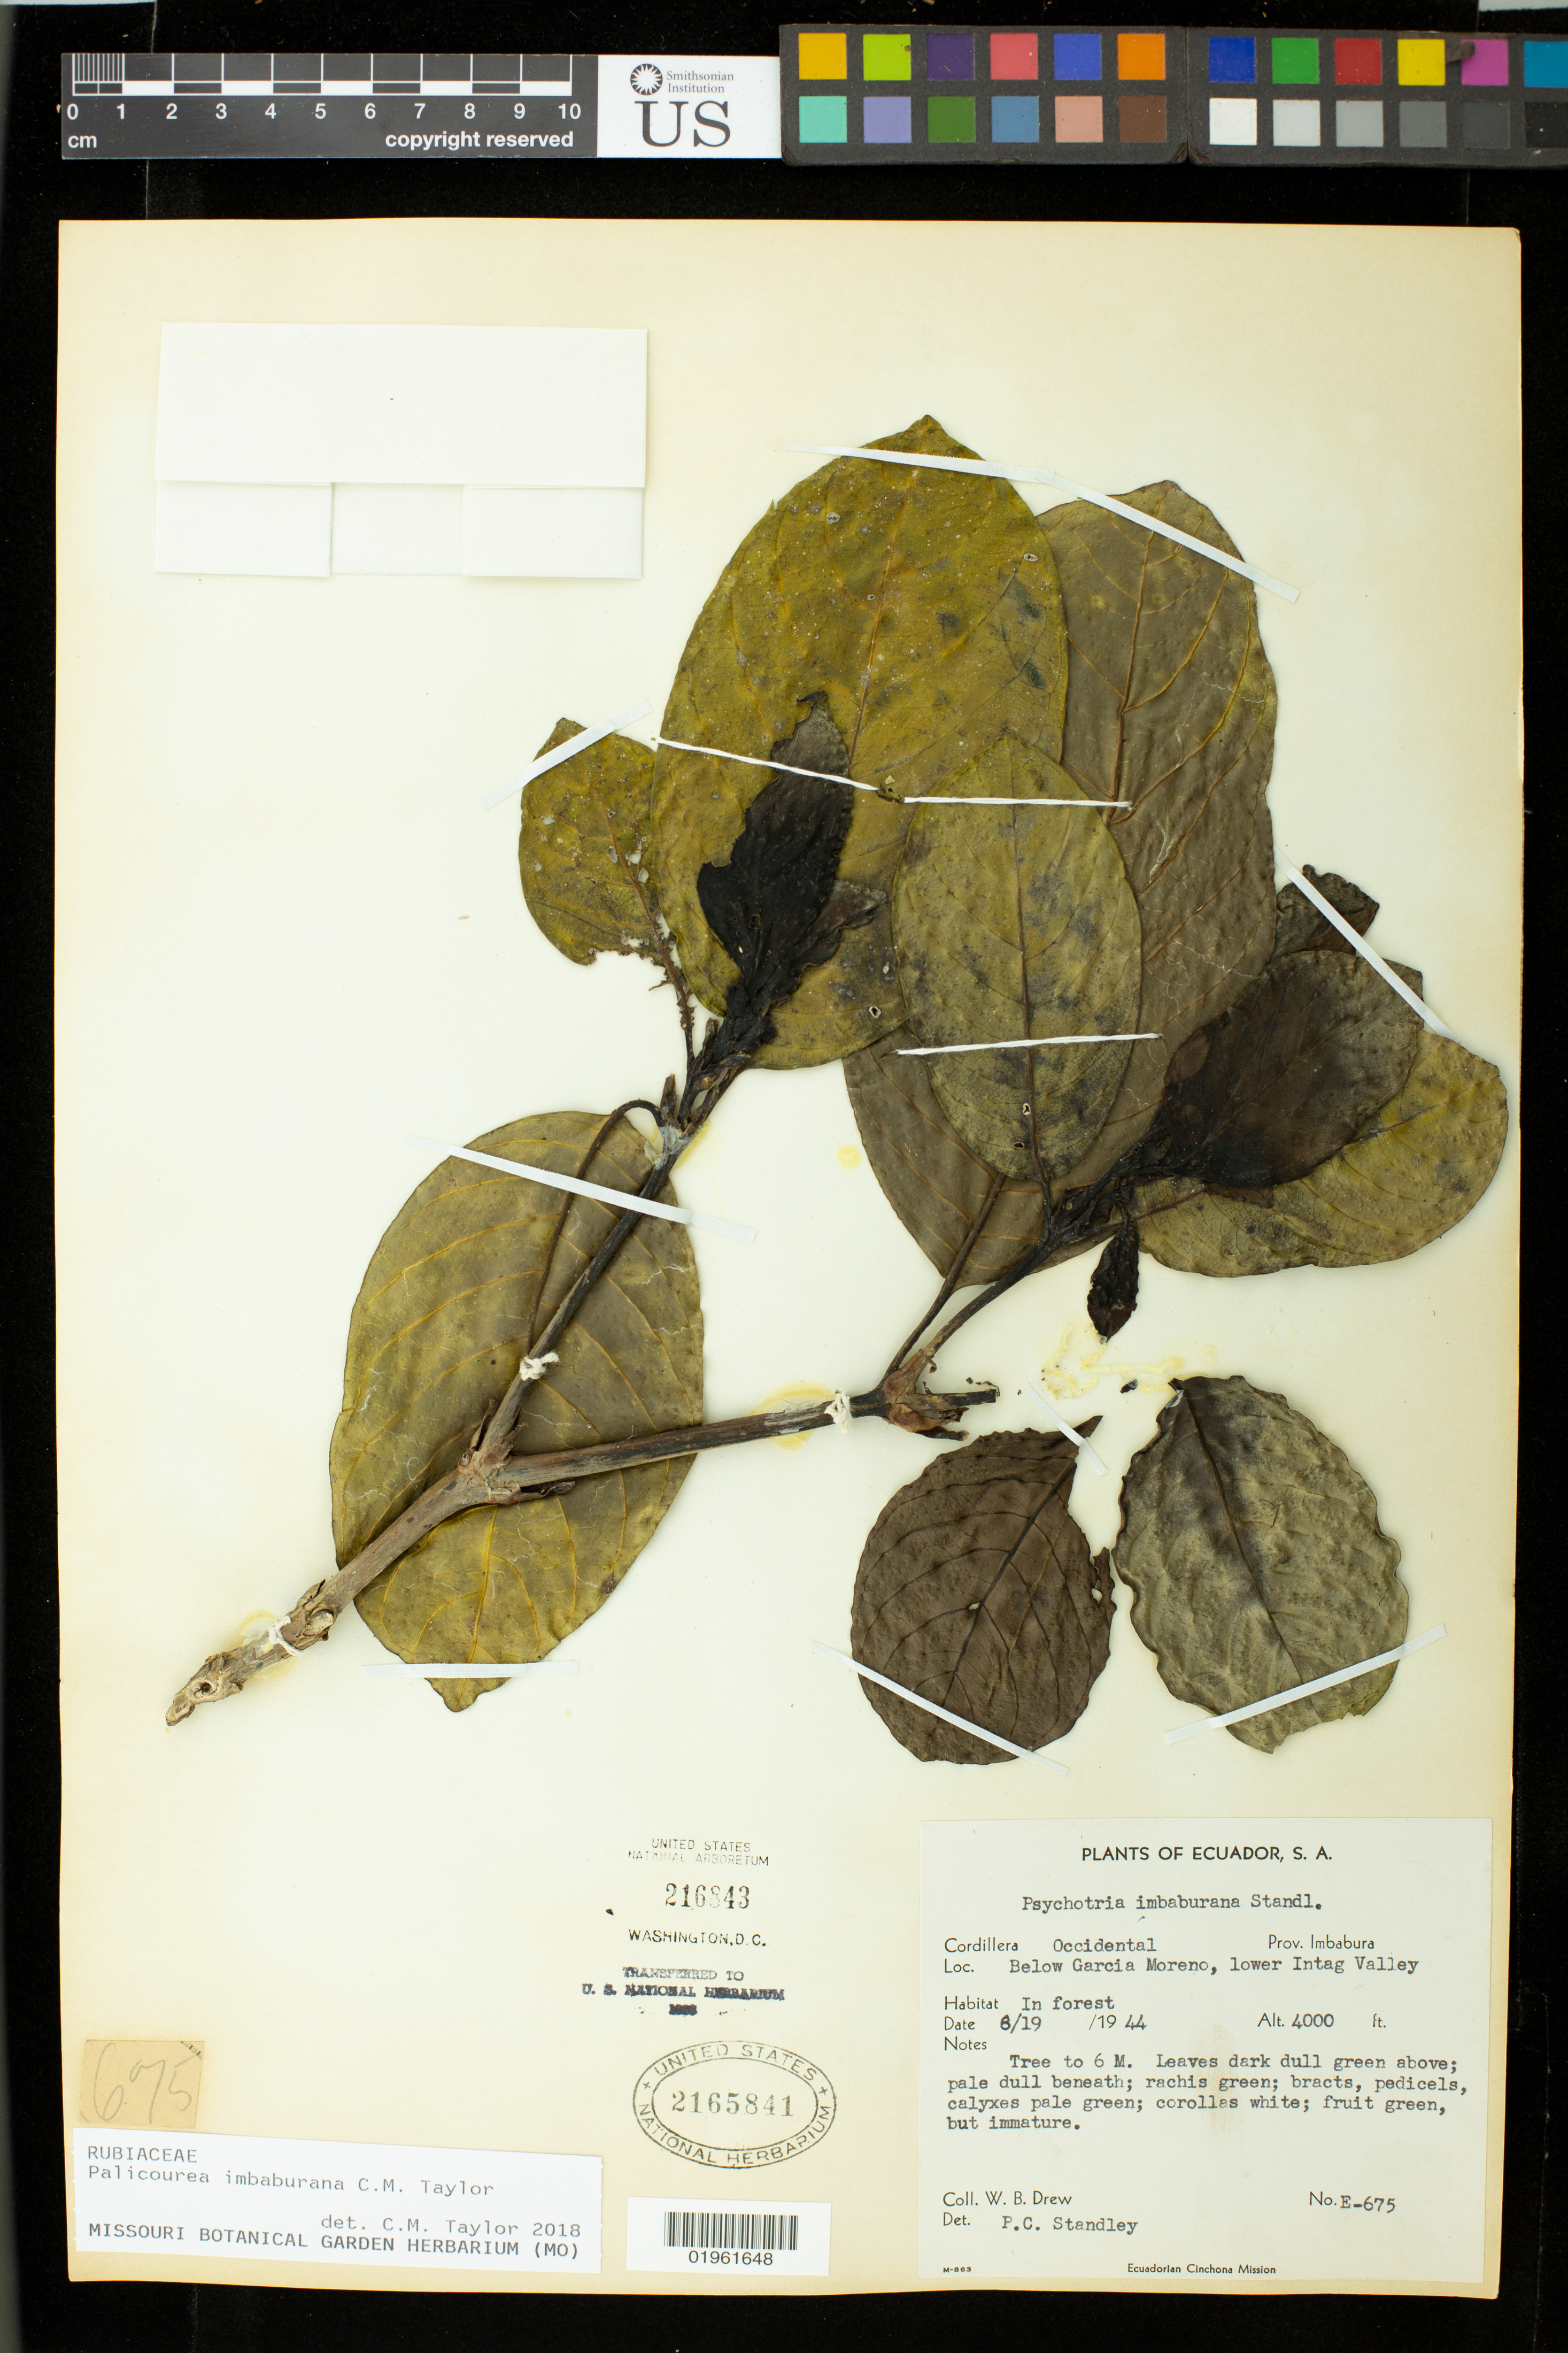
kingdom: Plantae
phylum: Tracheophyta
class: Magnoliopsida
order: Gentianales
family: Rubiaceae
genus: Palicourea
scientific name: Palicourea imbaburana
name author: C.M. Taylor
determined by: Taylor, Charlotte M.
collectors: W. B. Drew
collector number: E-675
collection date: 1944-06-19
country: Ecuador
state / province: Imbabura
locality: Cordillera Oriental. Below Garcia Moreno, lower Intag Valley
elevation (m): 1219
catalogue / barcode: US 2165841